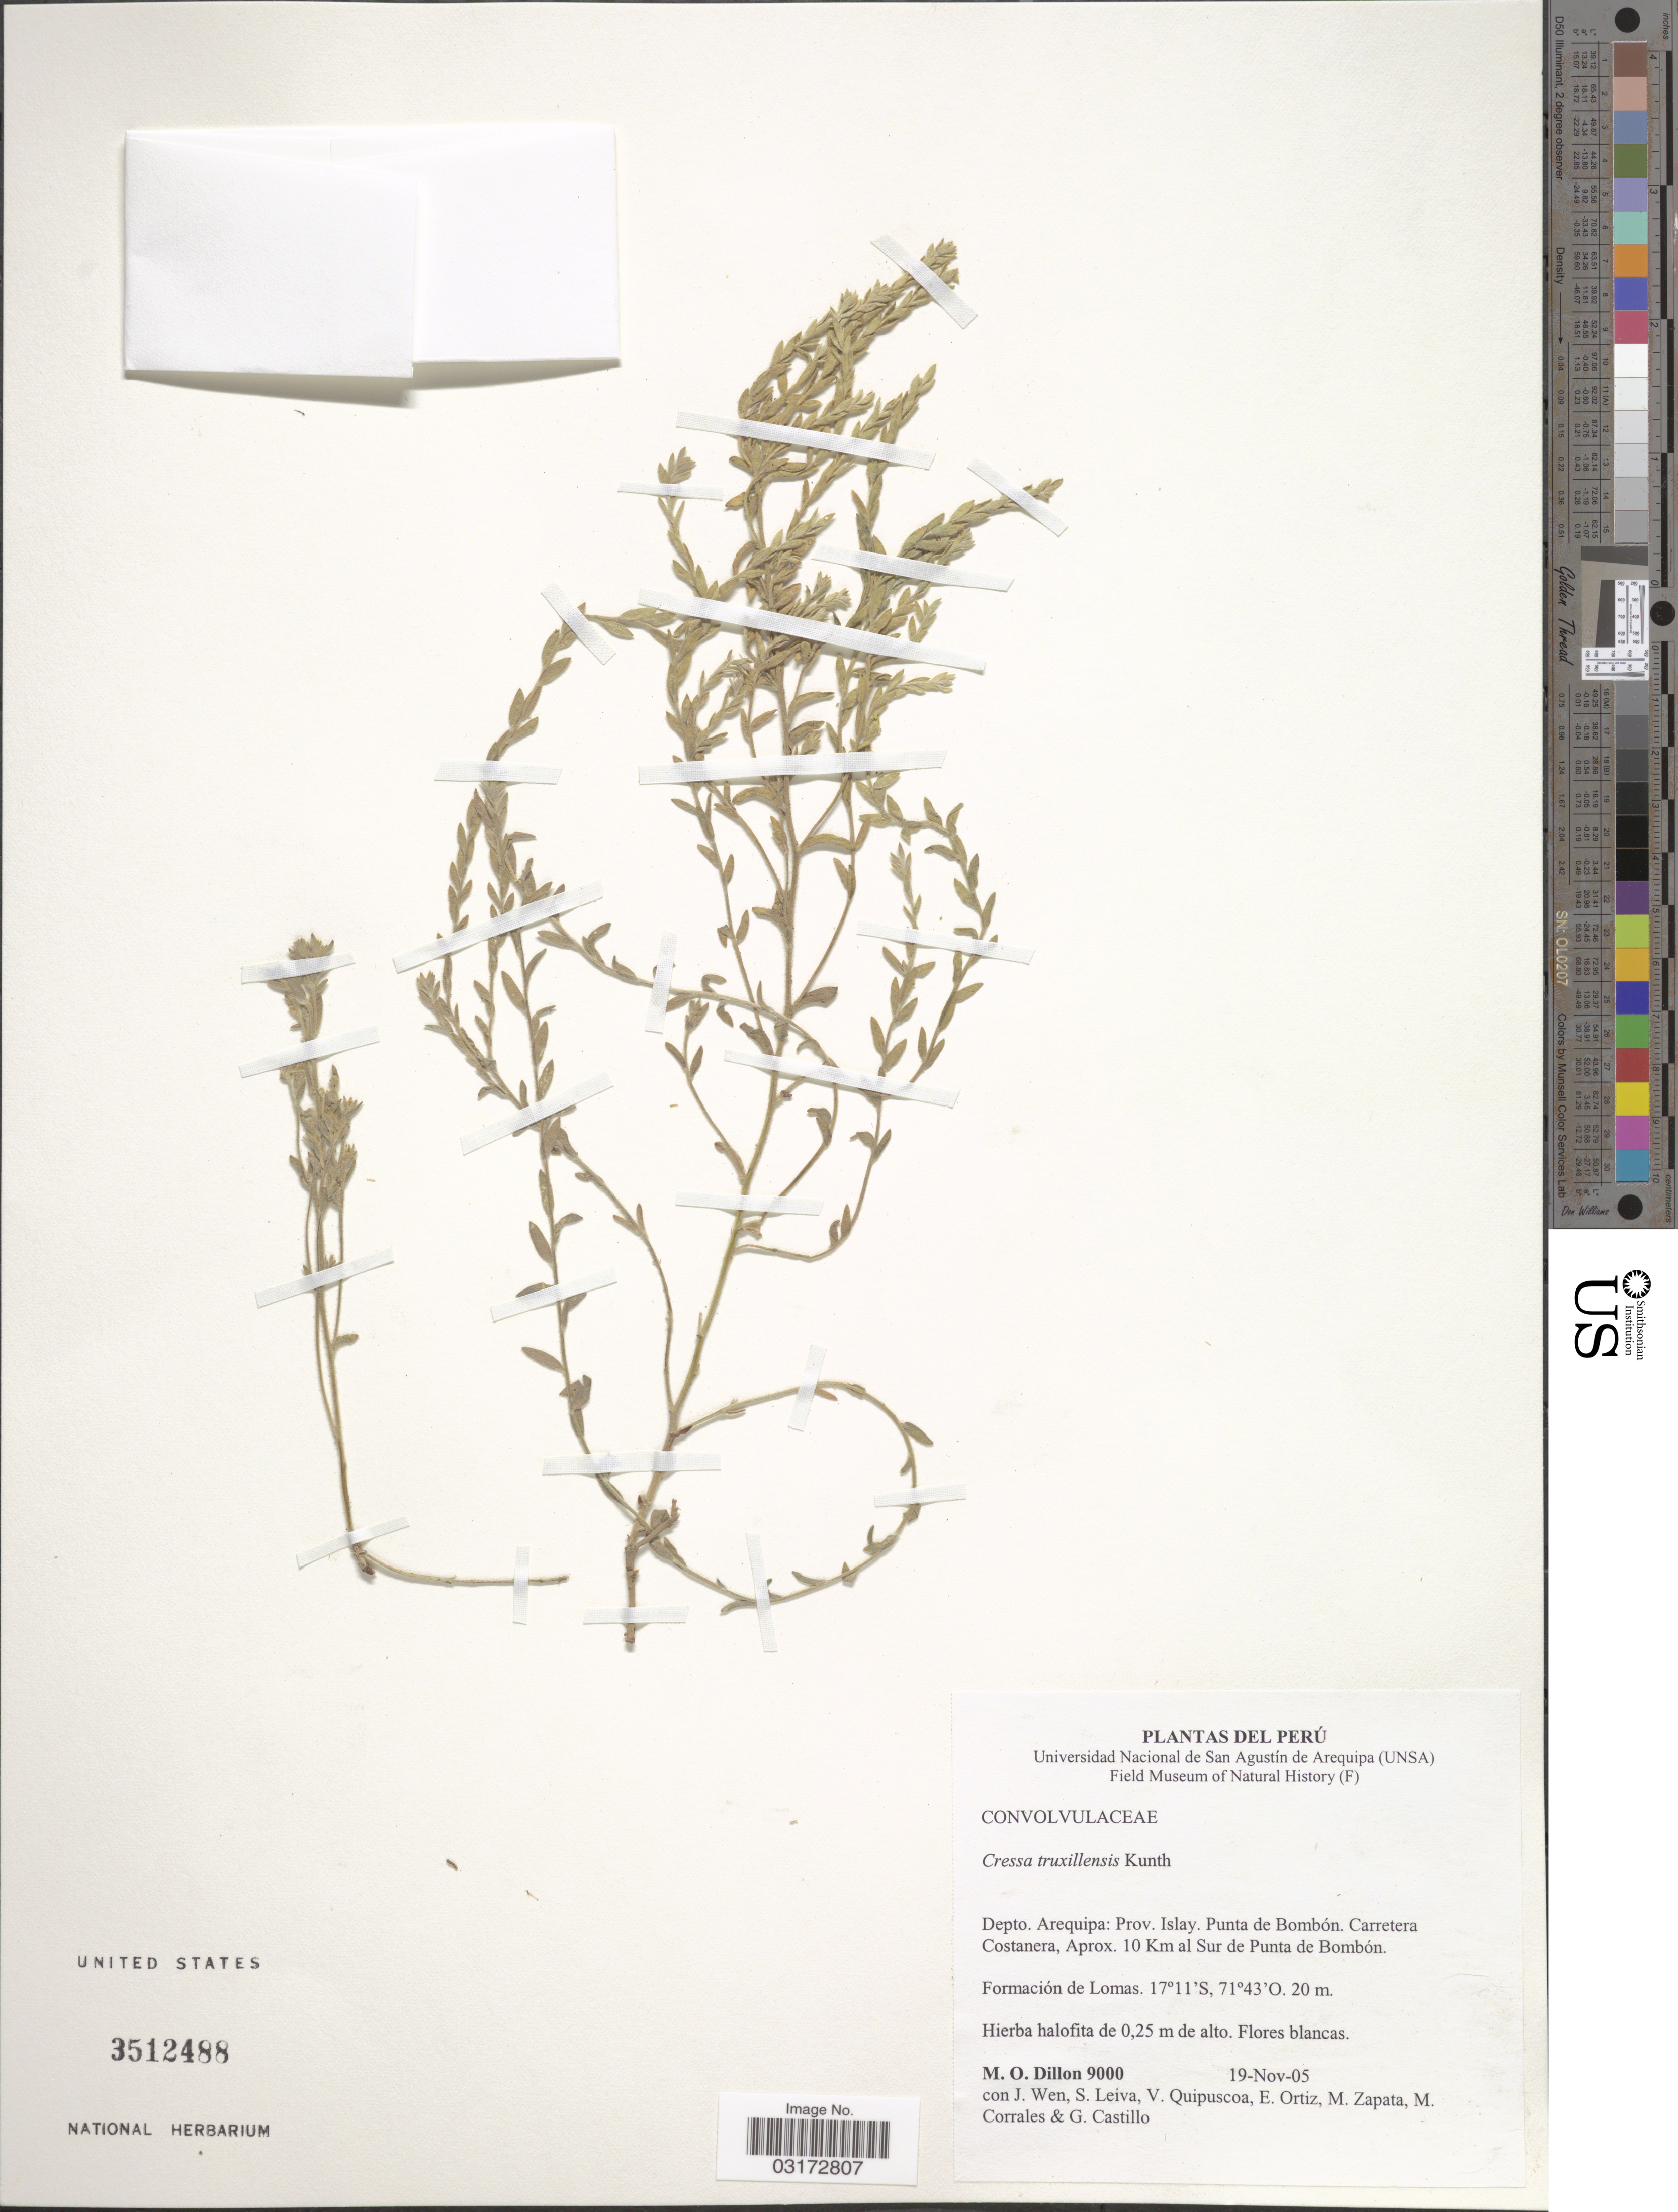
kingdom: Plantae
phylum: Tracheophyta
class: Magnoliopsida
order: Solanales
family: Convolvulaceae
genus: Cressa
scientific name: Cressa nudicaulis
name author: Griseb.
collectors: M. O. Dillon, J. Wen, S. Leiva, V. Quipuscoa & et al.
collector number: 9000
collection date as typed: Transcribed d/m/y: 19/11/5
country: Peru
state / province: Arequipa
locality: Depto. Arequipa: Prov. Islay. Punta de Bombón. Carretera Costanera, Aprox. 10 Km al Sur de Punta de Bombón.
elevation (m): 20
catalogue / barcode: US 3512488